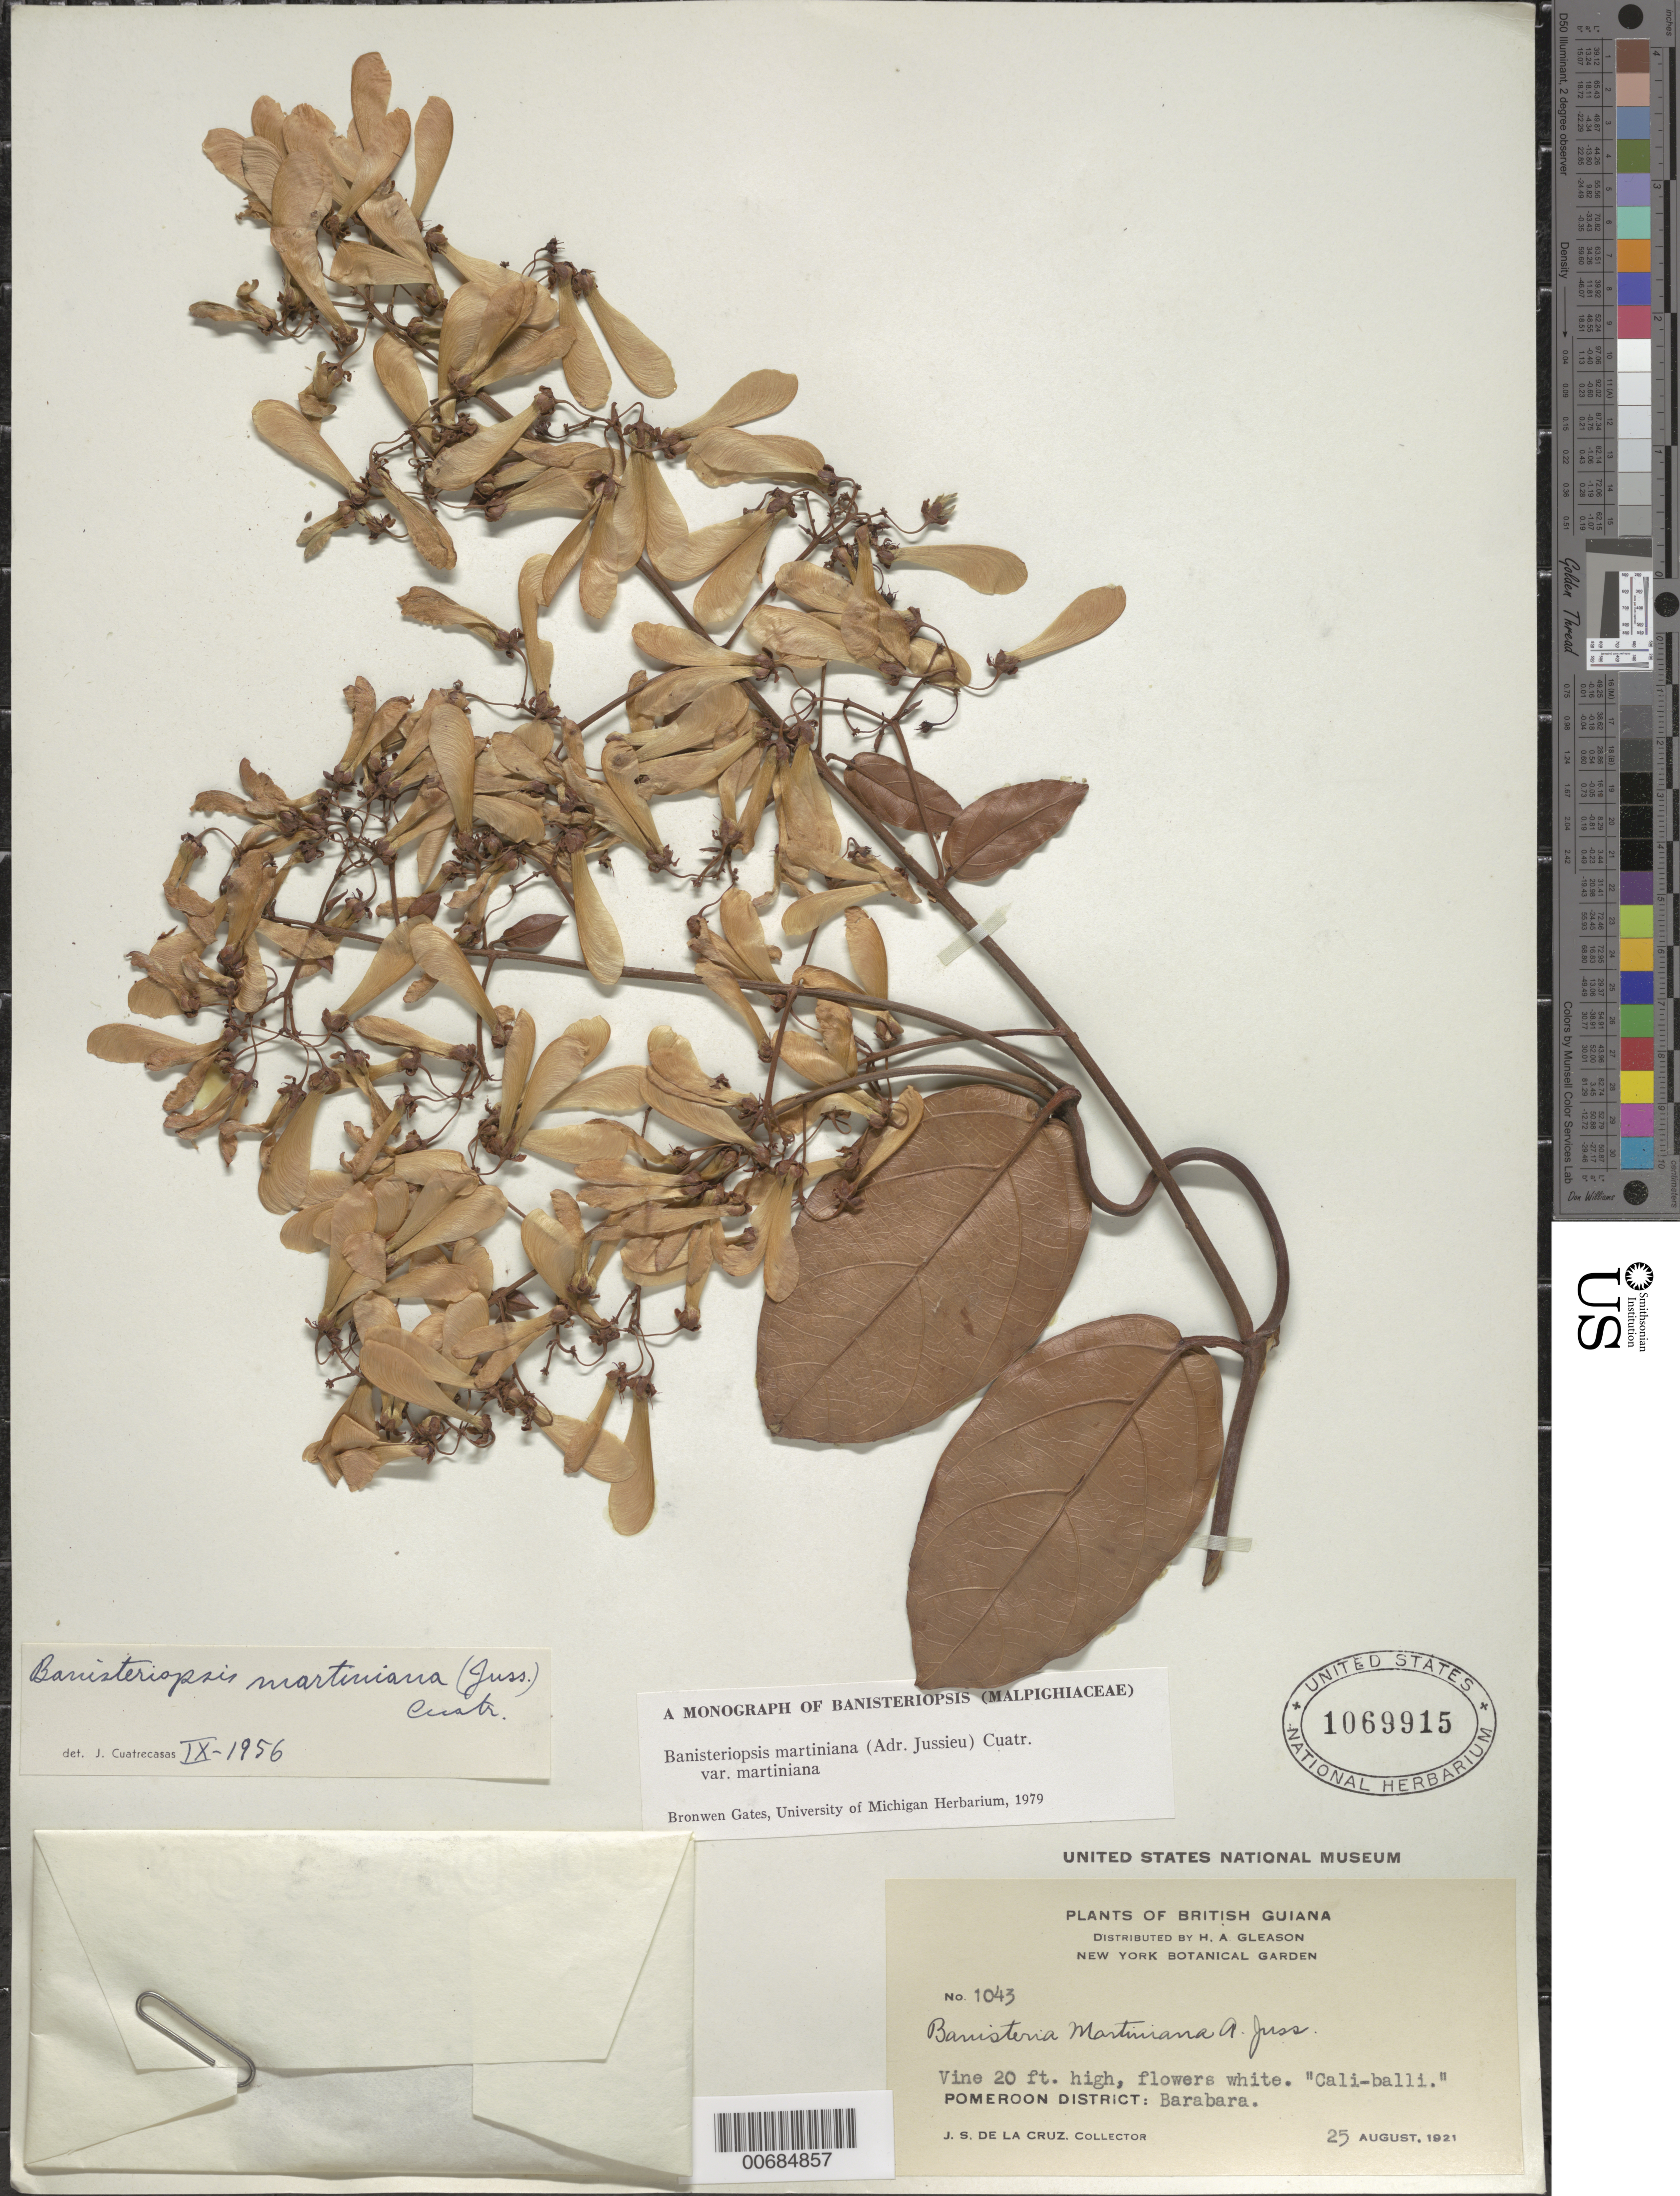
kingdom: Plantae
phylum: Tracheophyta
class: Magnoliopsida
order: Malpighiales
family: Malpighiaceae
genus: Banisteriopsis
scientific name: Banisteriopsis martiniana var. martiniana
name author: (A. Juss.) Cuatrec.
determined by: Gates, B.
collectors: J. S. de la Cruz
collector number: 1043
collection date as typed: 25-Aug-21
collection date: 1921-08-25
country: Guyana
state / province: Barima-Waini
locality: Pomeroon Dist., Barabara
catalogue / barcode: US 1069915